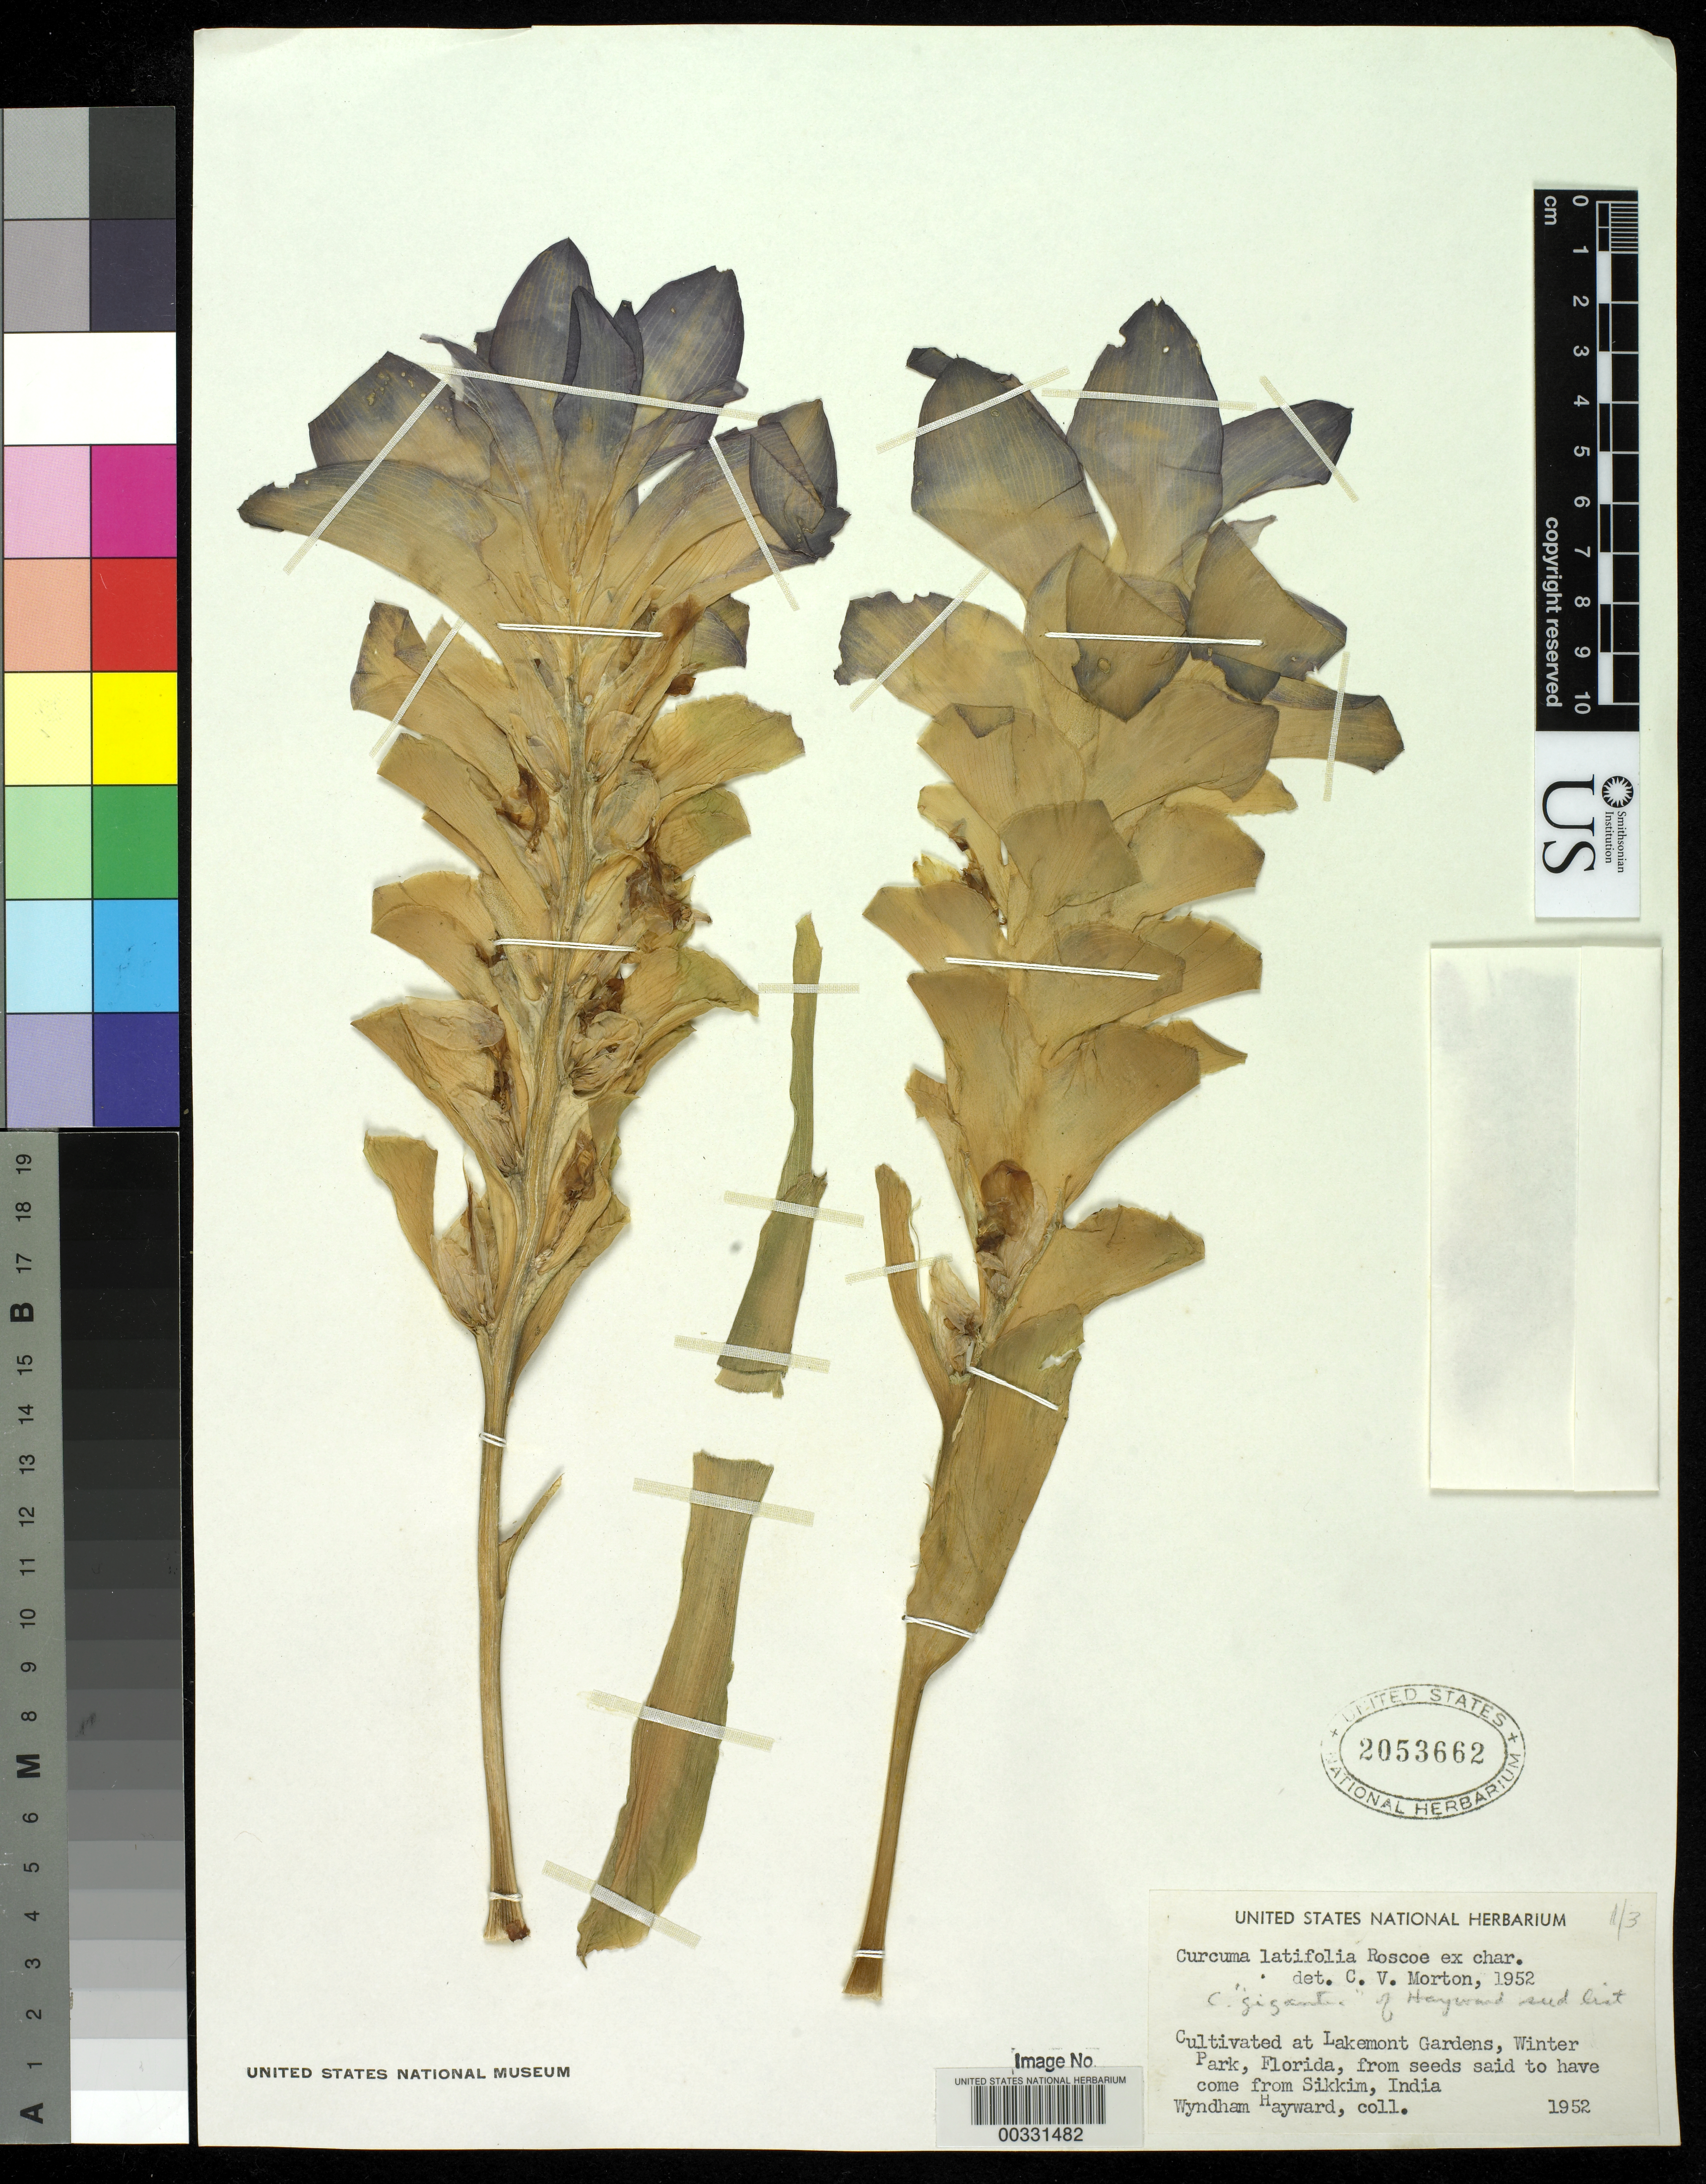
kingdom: Plantae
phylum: Tracheophyta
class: Liliopsida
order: Zingiberales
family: Zingiberaceae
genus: Curcuma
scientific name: Curcuma latifolia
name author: Roscoe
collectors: W. Hayward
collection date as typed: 1952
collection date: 1952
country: India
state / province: Sikkim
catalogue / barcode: US 2053662